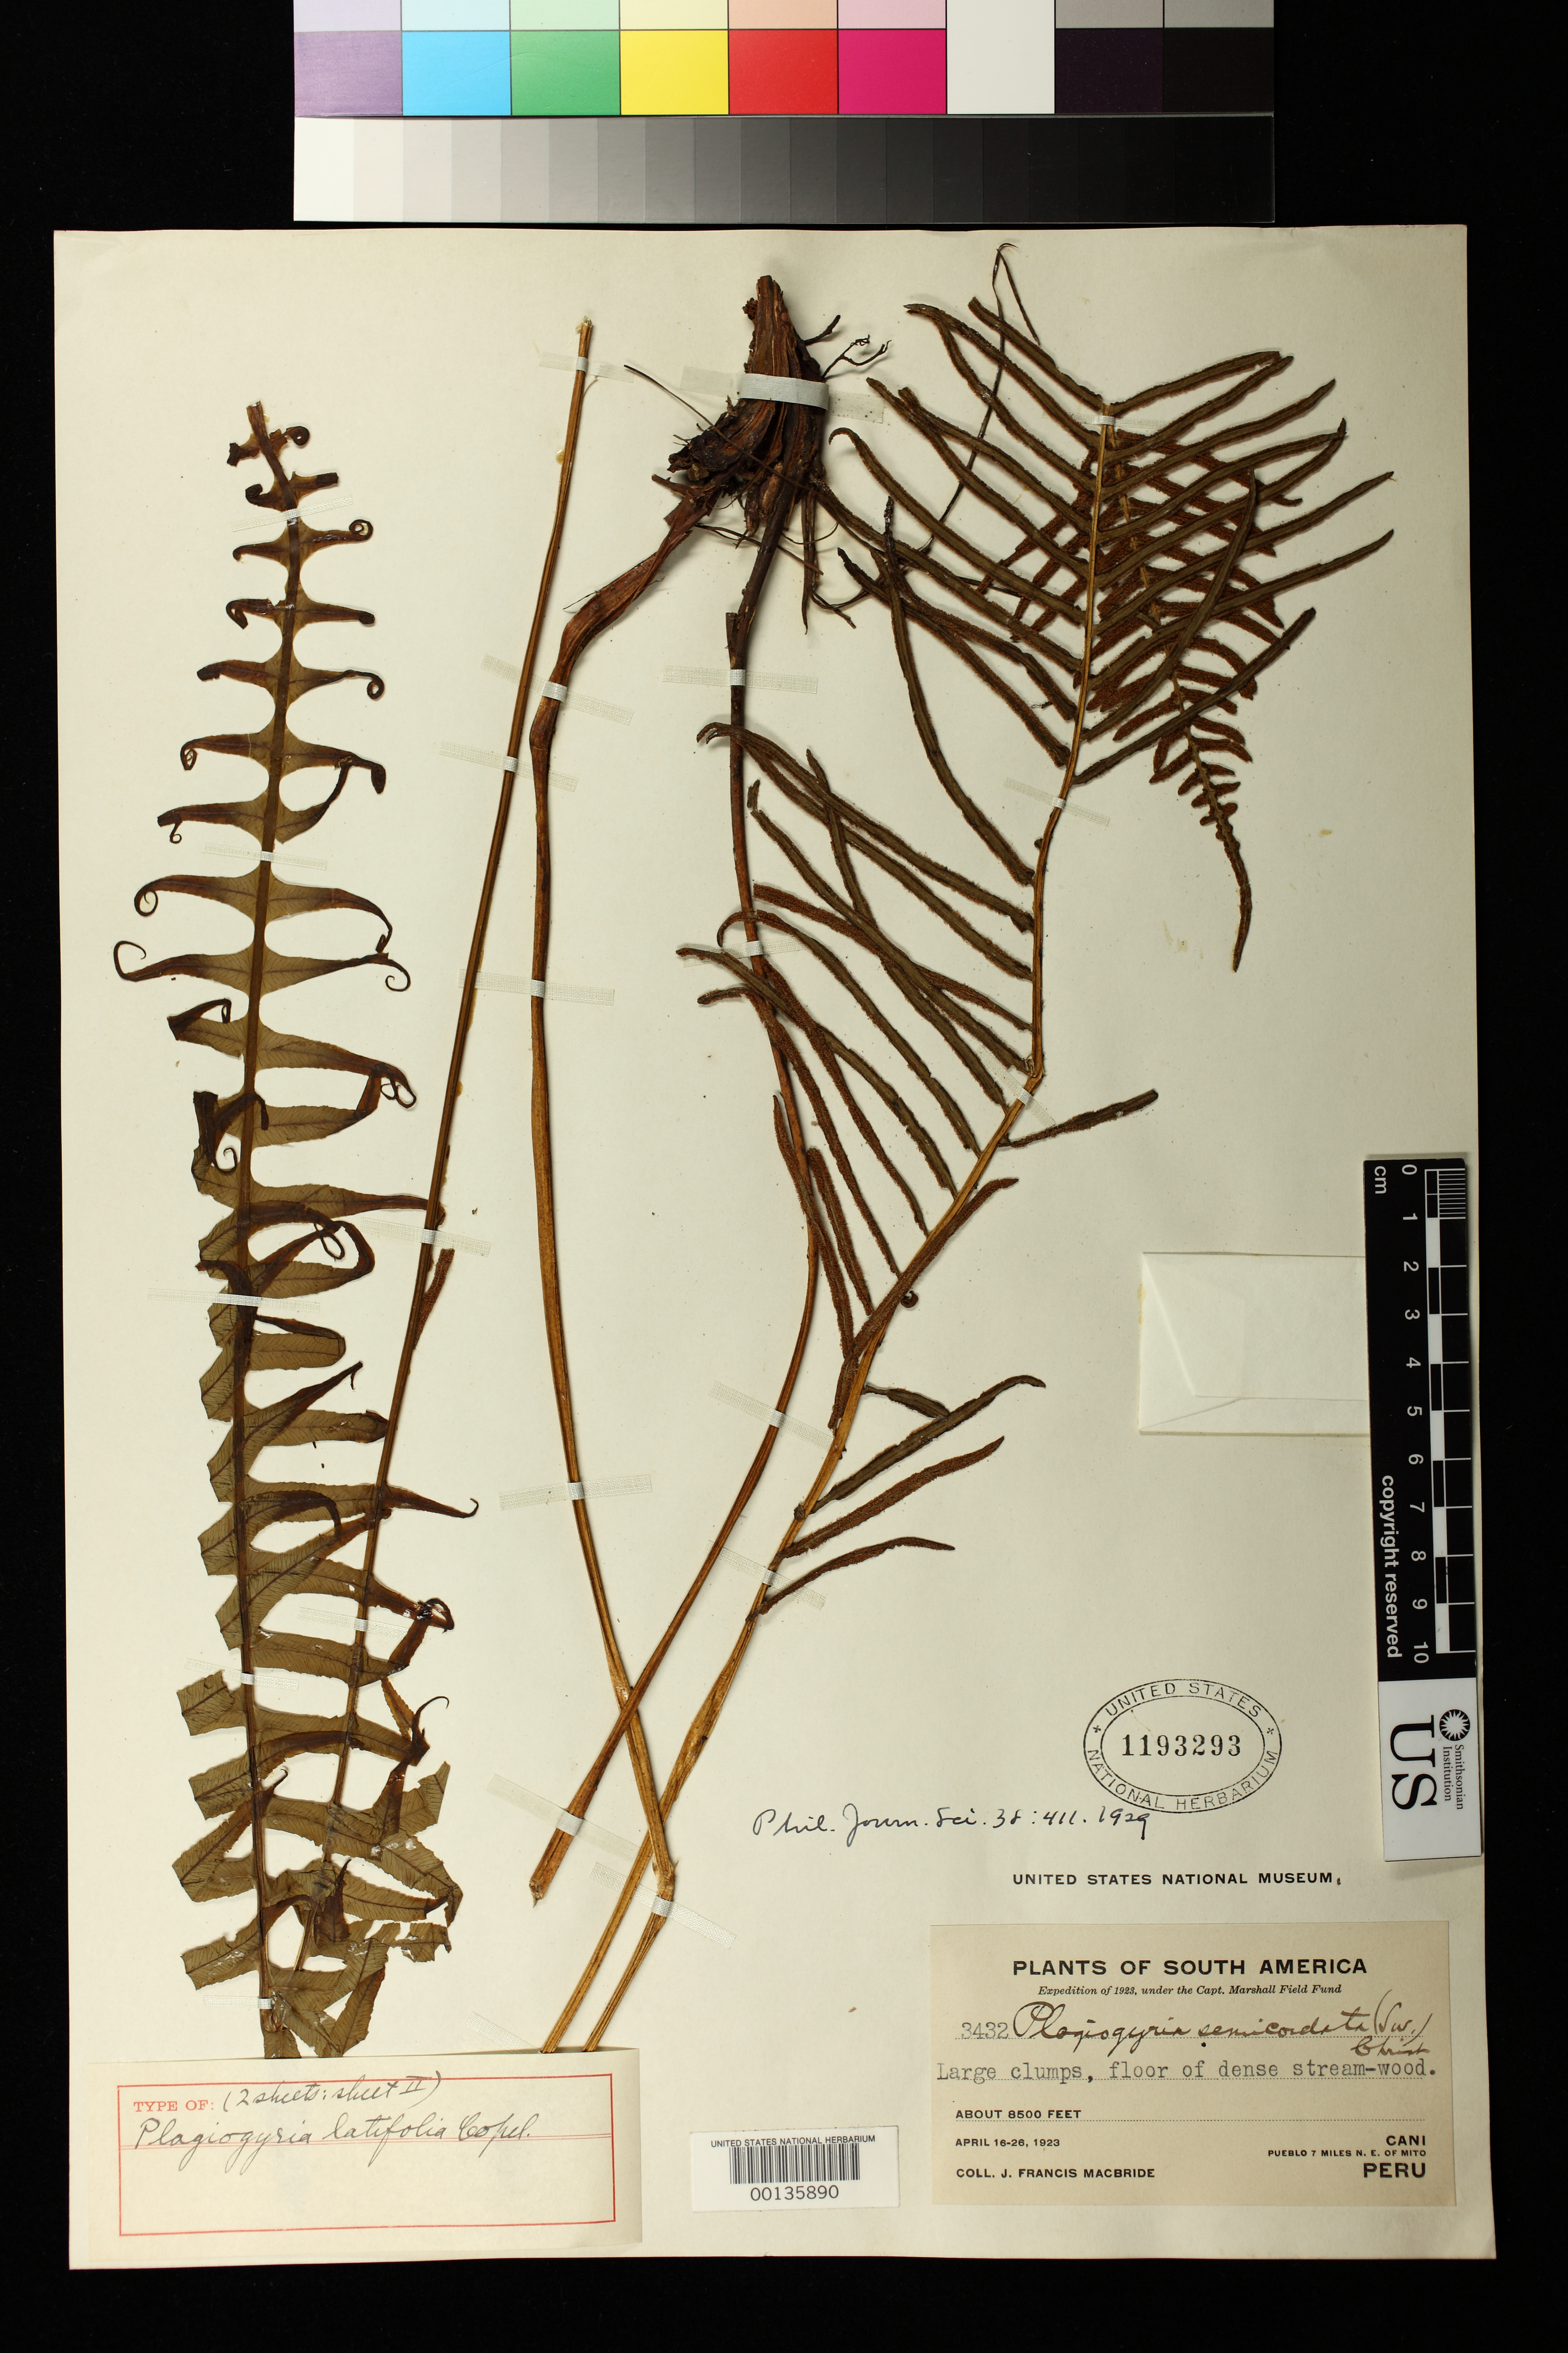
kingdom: Plantae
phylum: Tracheophyta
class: Polypodiopsida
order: Cyatheales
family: Plagiogyriaceae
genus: Plagiogyria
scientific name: Plagiogyria latifolia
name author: Copel.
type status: Holotype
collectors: J. F. Macbride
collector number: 3432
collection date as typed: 16 Apr 1923 to 26 Apr 1926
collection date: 1923-04-16/1926-04-26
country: Peru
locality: Cani, Pueblo 7 miles NE of Mito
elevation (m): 2591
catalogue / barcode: US 1193293